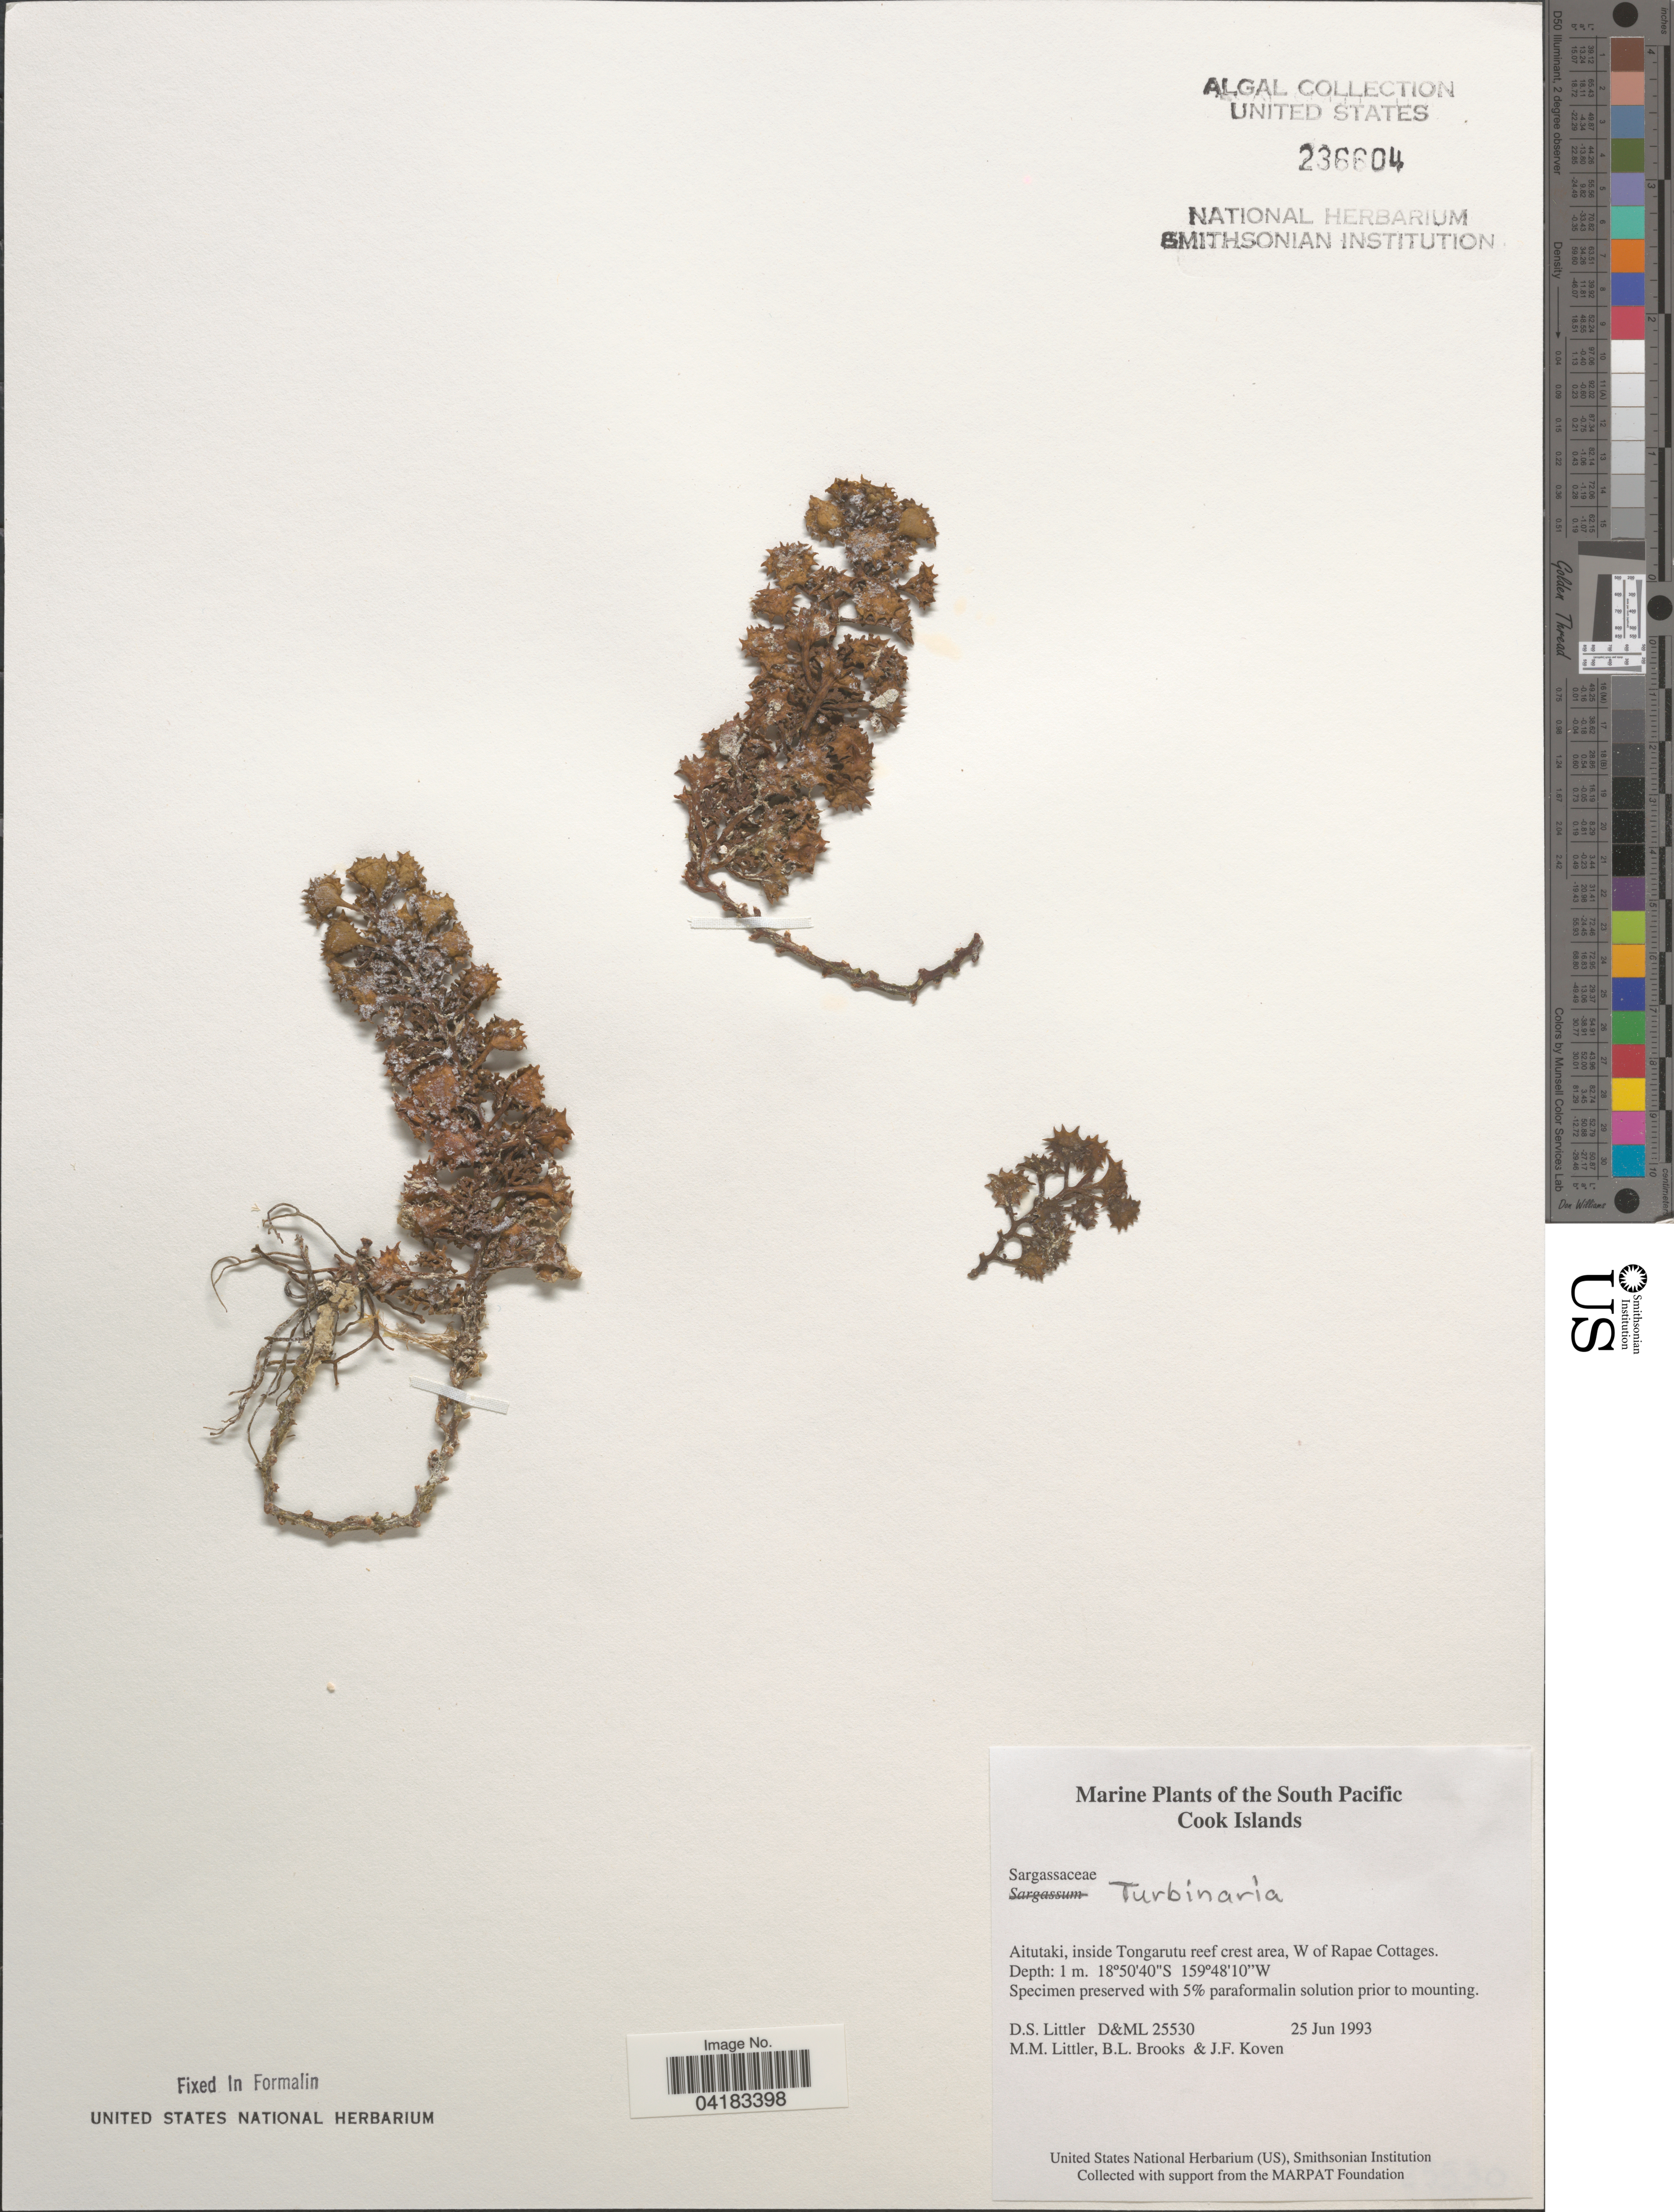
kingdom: Chromista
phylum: Ochrophyta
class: Phaeophyceae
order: Fucales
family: Sargassaceae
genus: Turbinaria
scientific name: Turbinaria sp.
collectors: D. S. Littler, B. Brooks & J. Koven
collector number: D&ML25530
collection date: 1993-06-25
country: Cook Islands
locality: South Pacific. Aitutaki, inside Tongarutu reef crest area, W of Rapae Cottages.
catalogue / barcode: US 236604